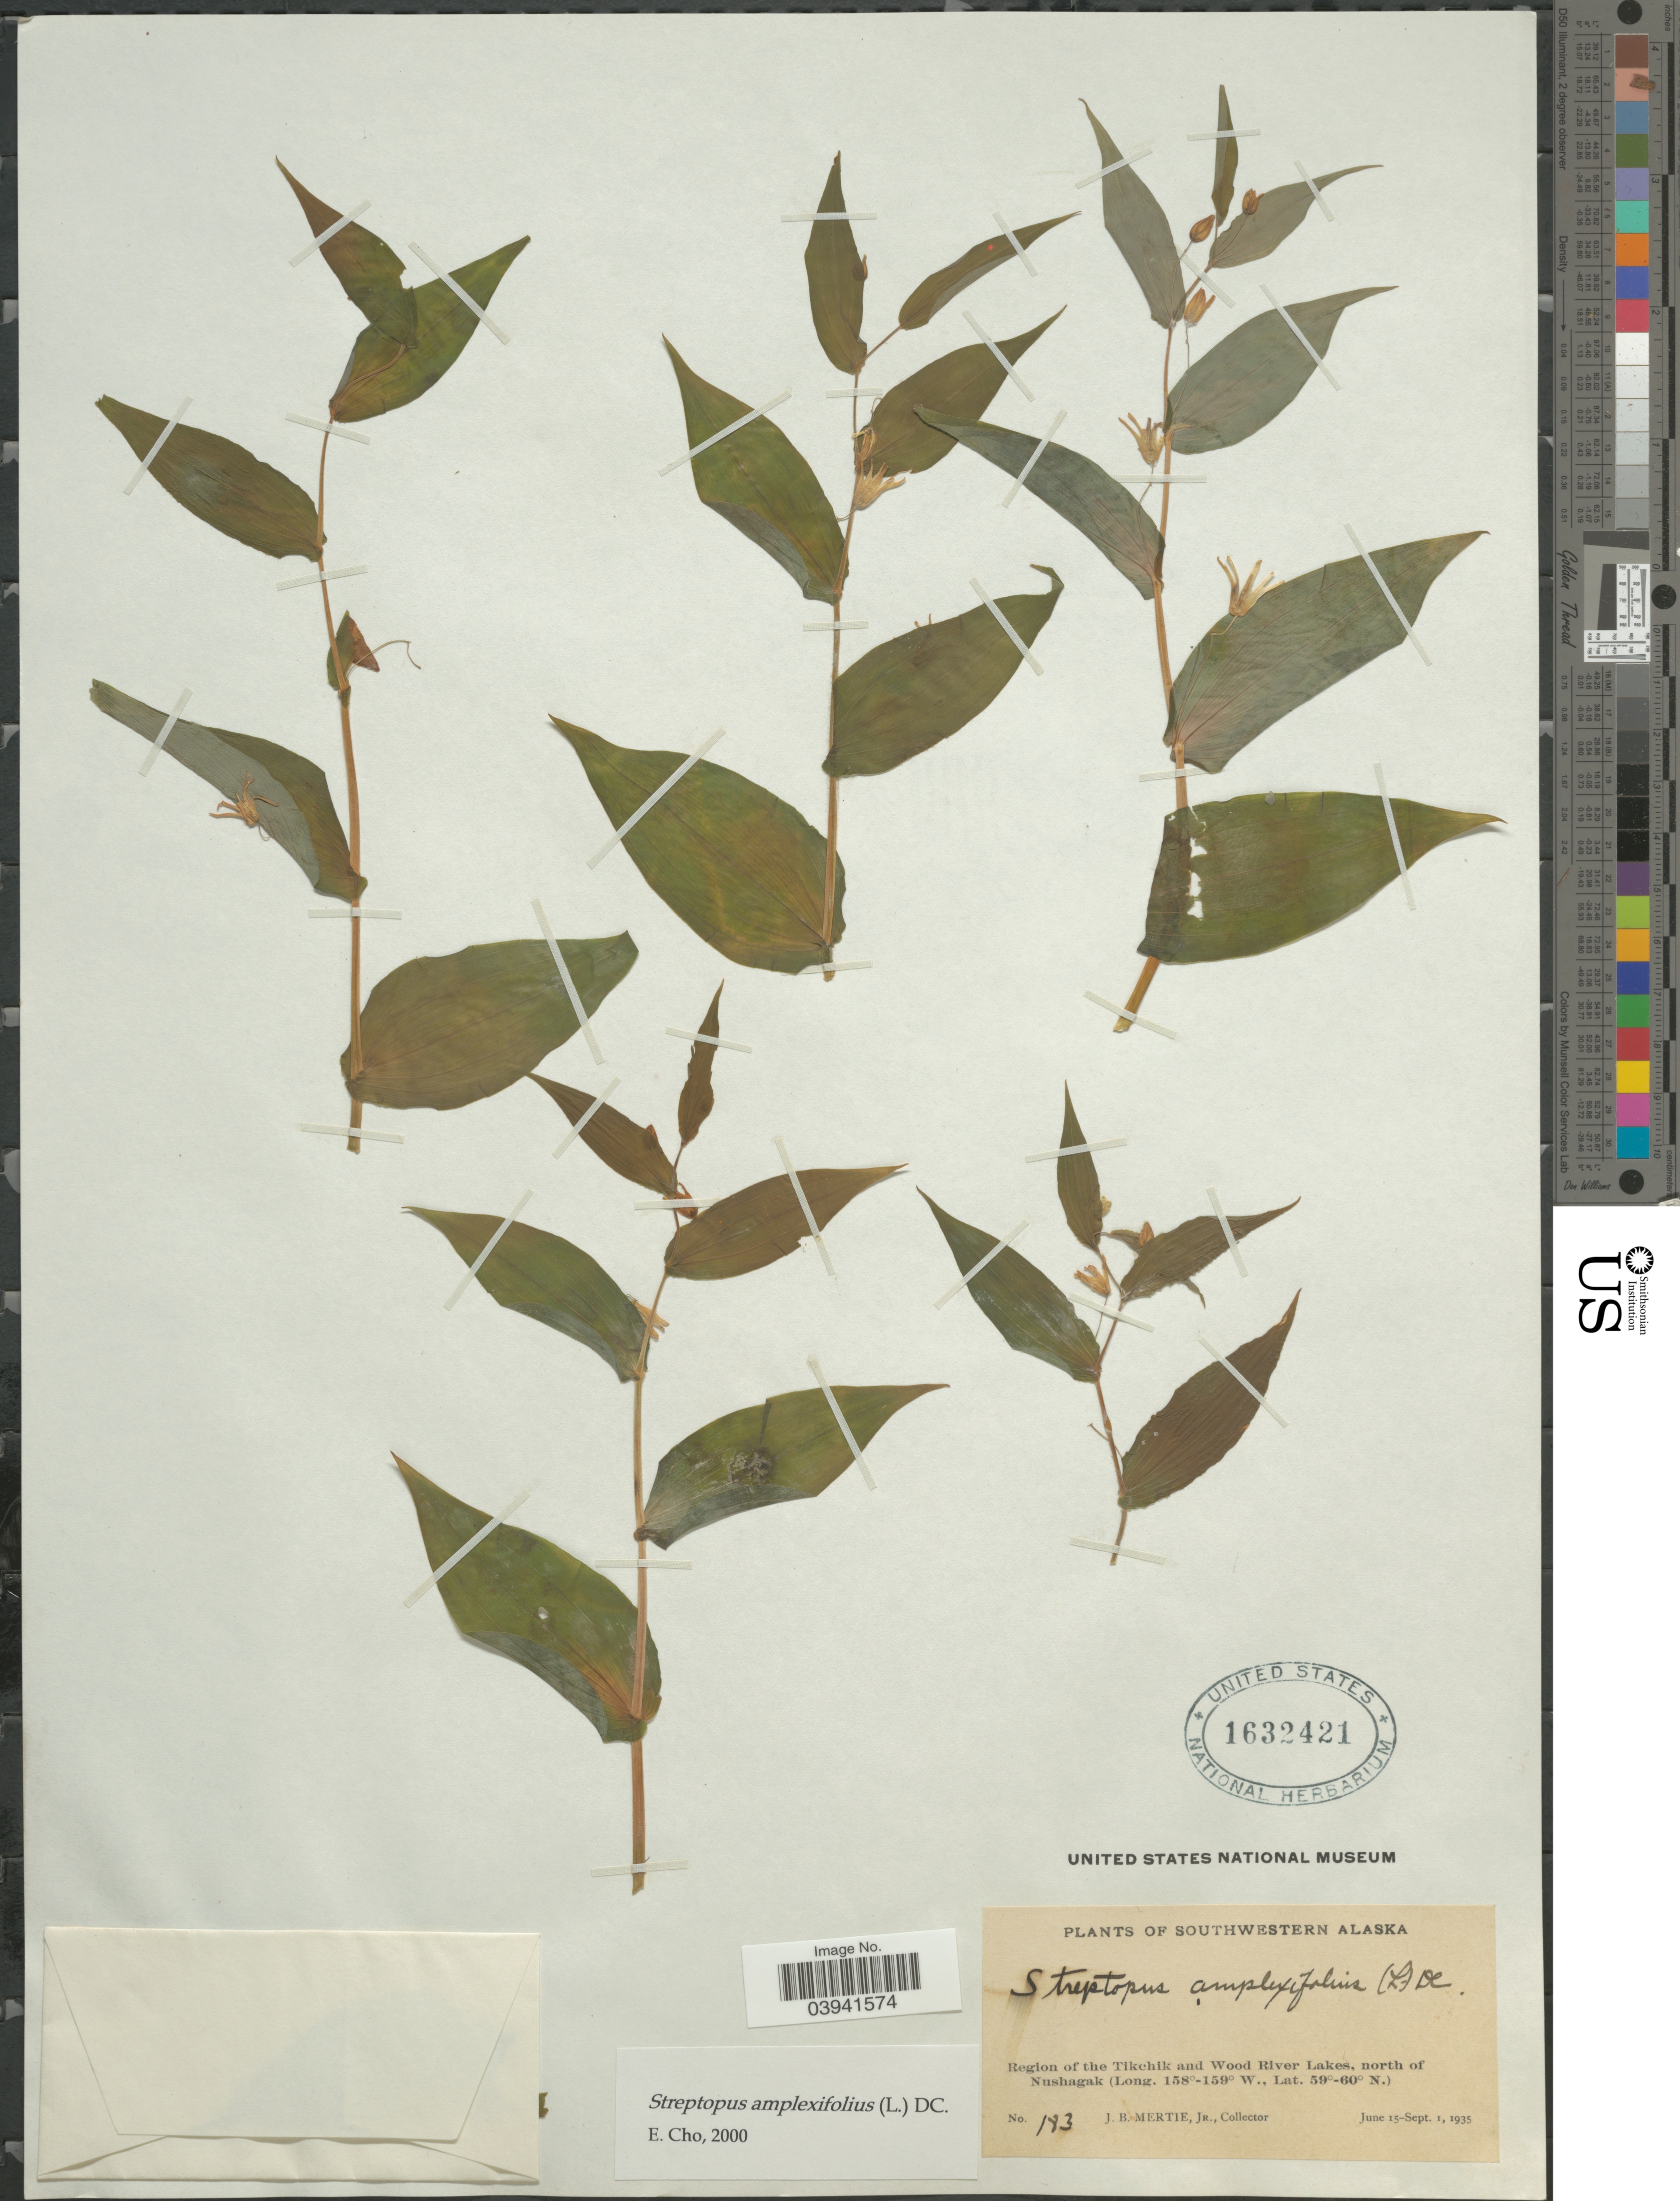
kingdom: Plantae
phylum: Tracheophyta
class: Liliopsida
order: Liliales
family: Liliaceae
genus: Streptopus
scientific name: Streptopus amplexifolius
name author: (L.) DC.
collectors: J. Mertie Jr.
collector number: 183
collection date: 1935-06-15/1935-09-01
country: United States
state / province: Alaska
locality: Southwestern Alaska. Region of the Tikchik and Wood River Lakes, north of Nushagak.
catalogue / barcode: US 1632421